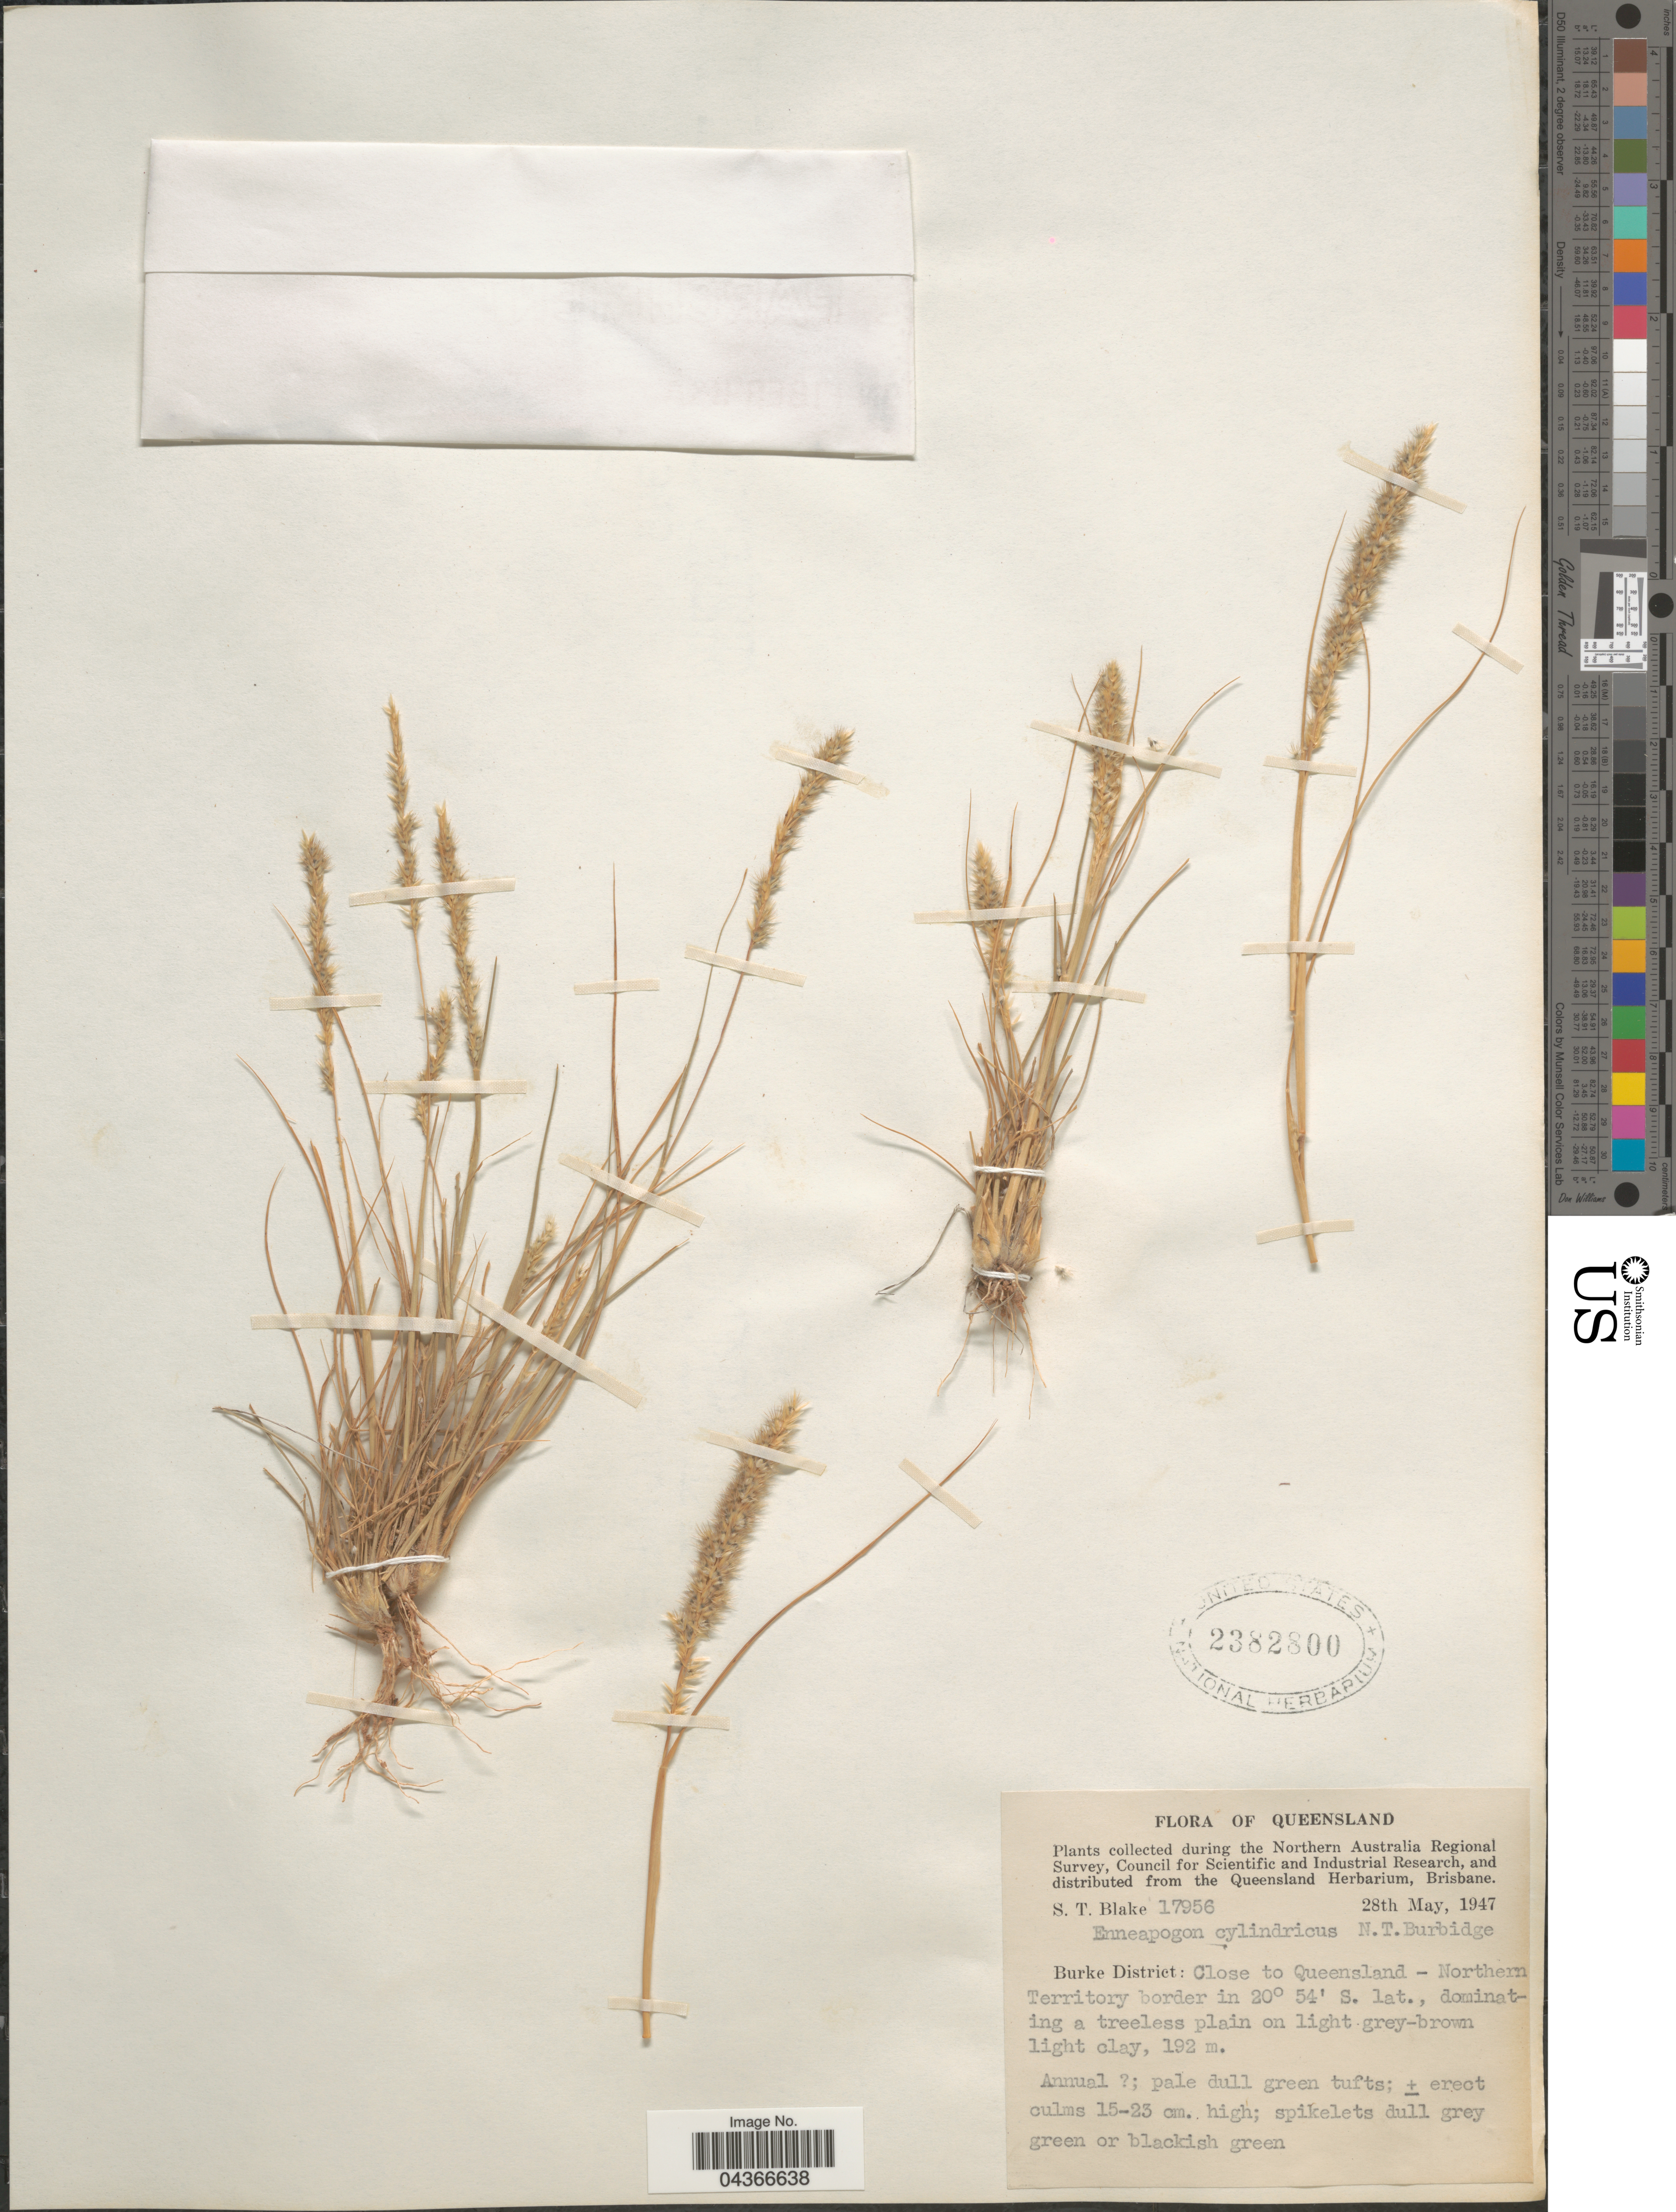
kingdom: Plantae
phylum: Tracheophyta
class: Liliopsida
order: Poales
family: Poaceae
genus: Enneapogon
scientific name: Enneapogon cylindricus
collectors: S. T. Blake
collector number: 17956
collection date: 1947-05-28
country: Australia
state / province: Queensland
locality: The Northern Australia Regional Survey. Burke District: Close to Queensland - Northern Territory border.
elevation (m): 192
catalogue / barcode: US 2382800